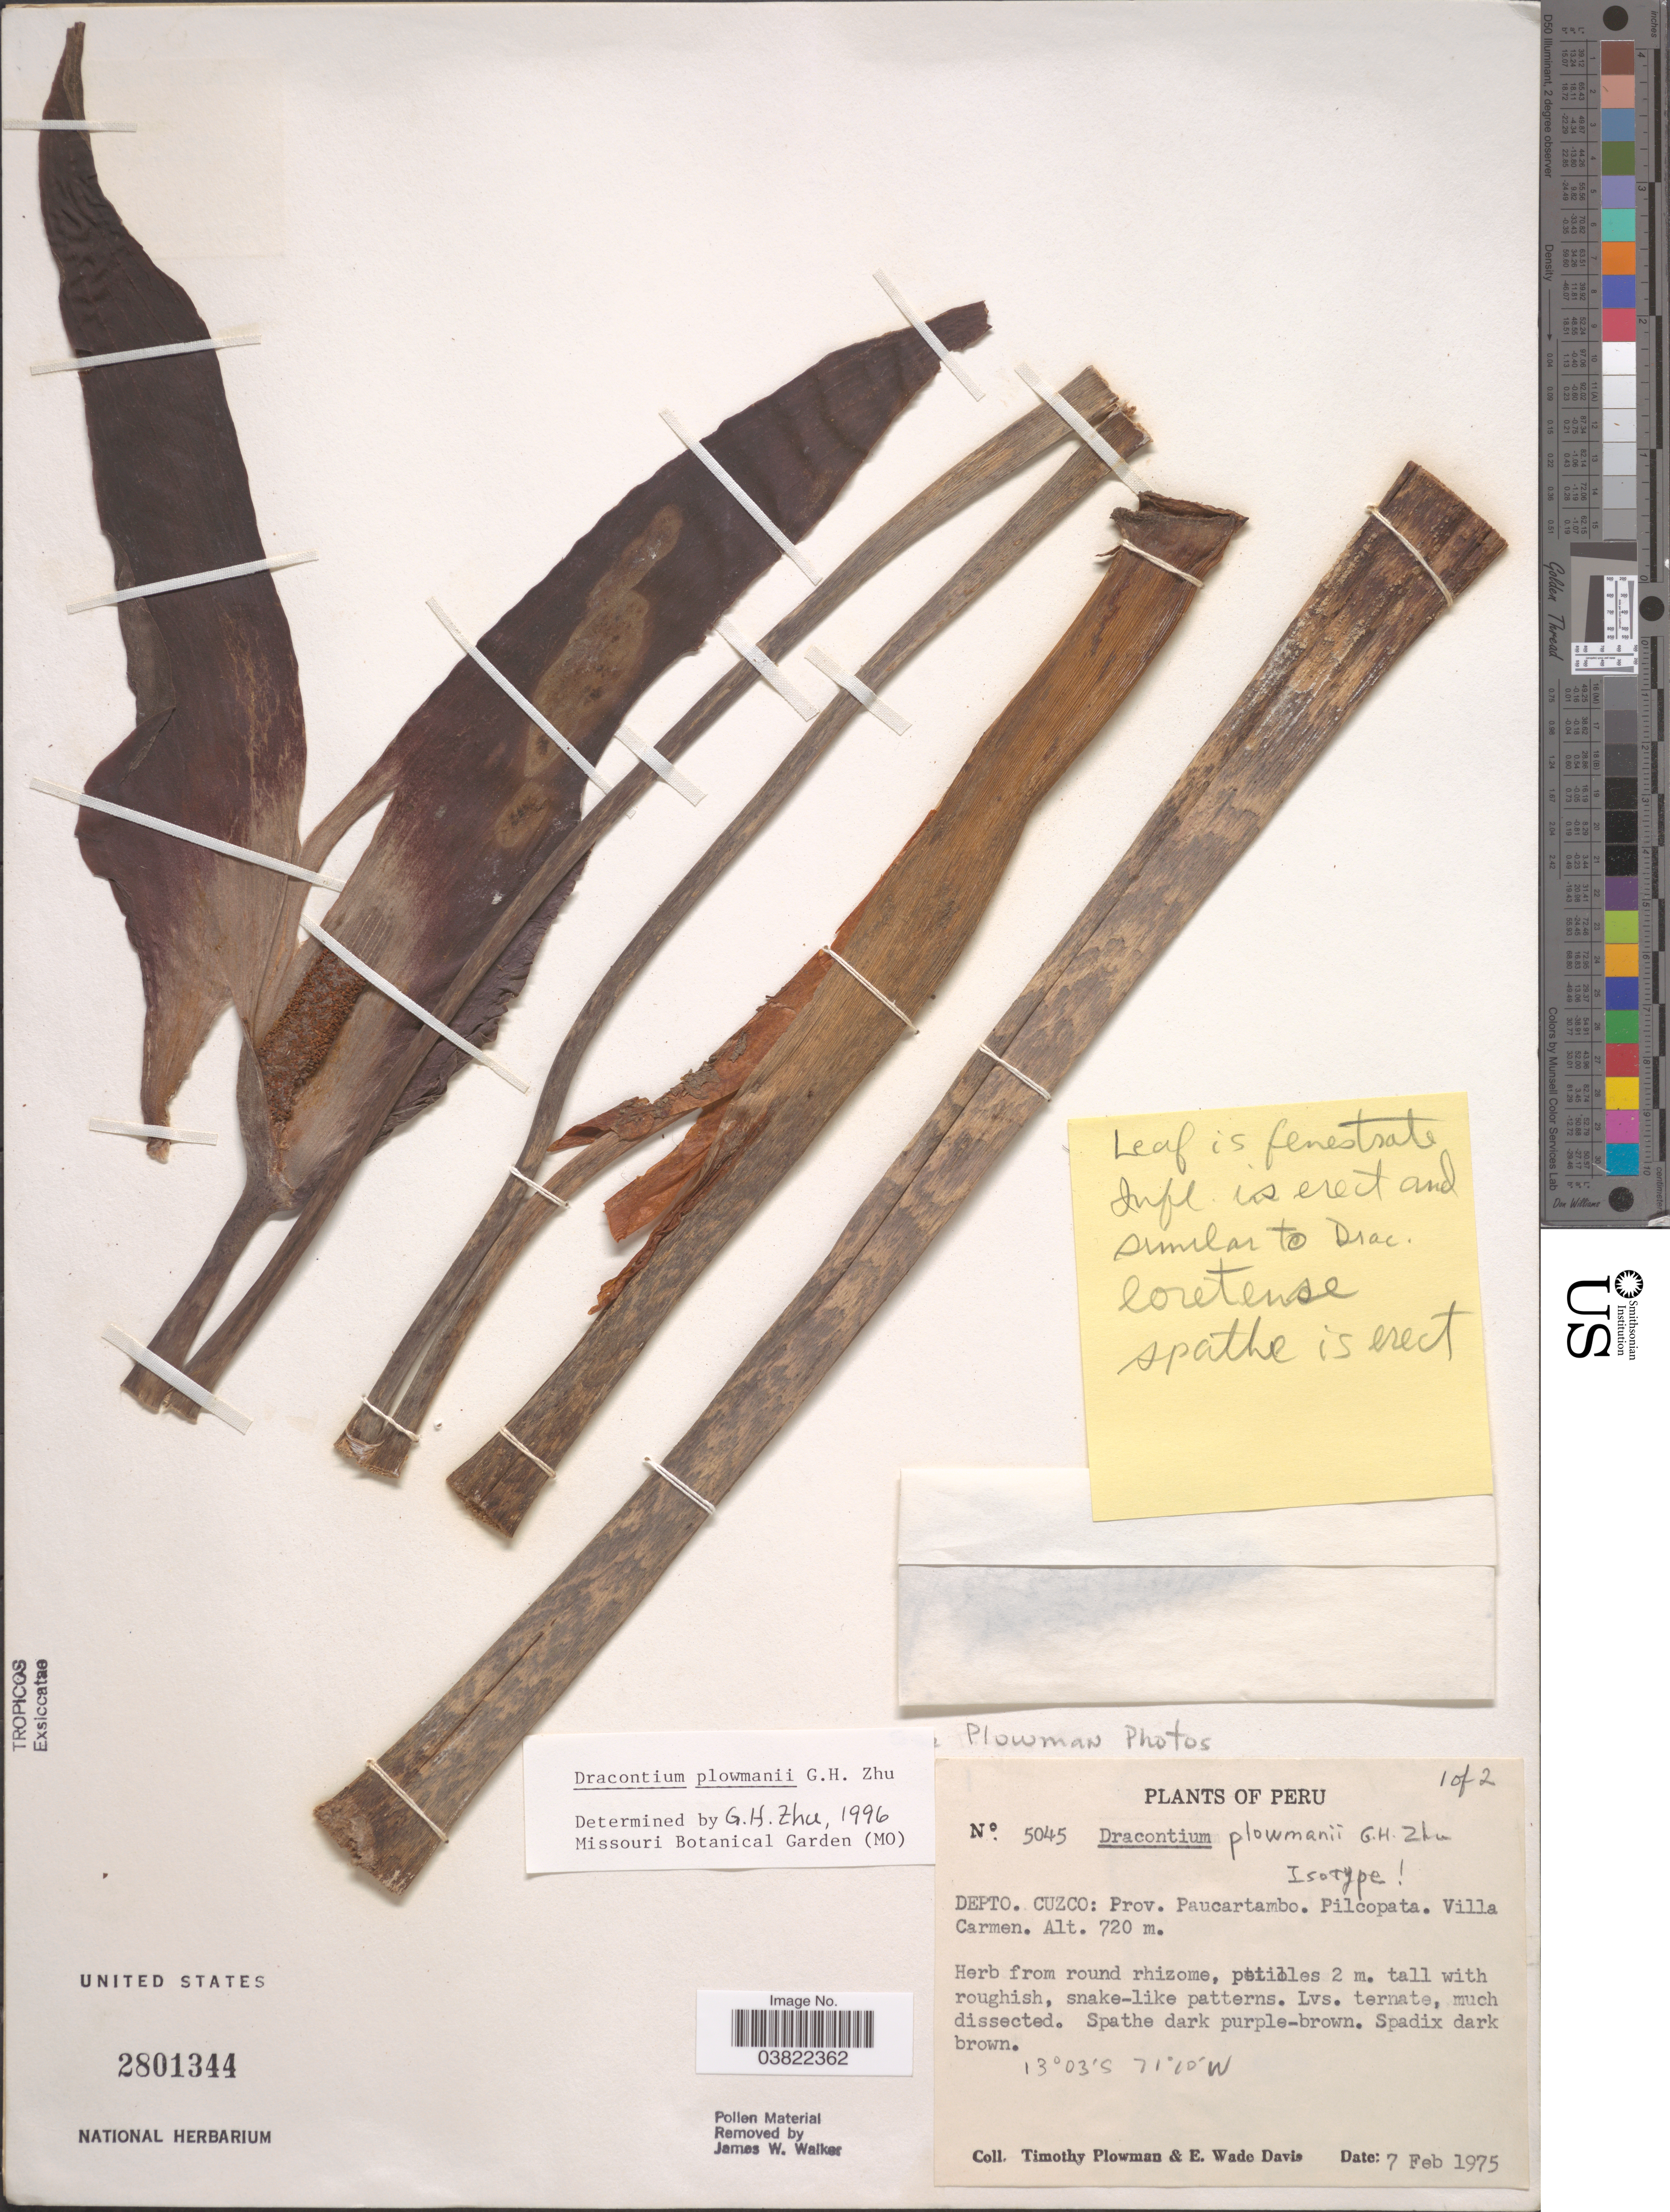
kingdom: Plantae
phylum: Tracheophyta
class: Liliopsida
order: Alismatales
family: Araceae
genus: Dracontium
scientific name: Dracontium plowmanii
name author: G.H. Zhu & Croat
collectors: T. Plowman & E. W. Davis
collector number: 5045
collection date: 1975-02-07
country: Peru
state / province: Cusco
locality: Depto. Cuzco: Prov. Paucartambo. Pilcopata. Villa Carmen.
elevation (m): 720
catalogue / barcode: US 2801344